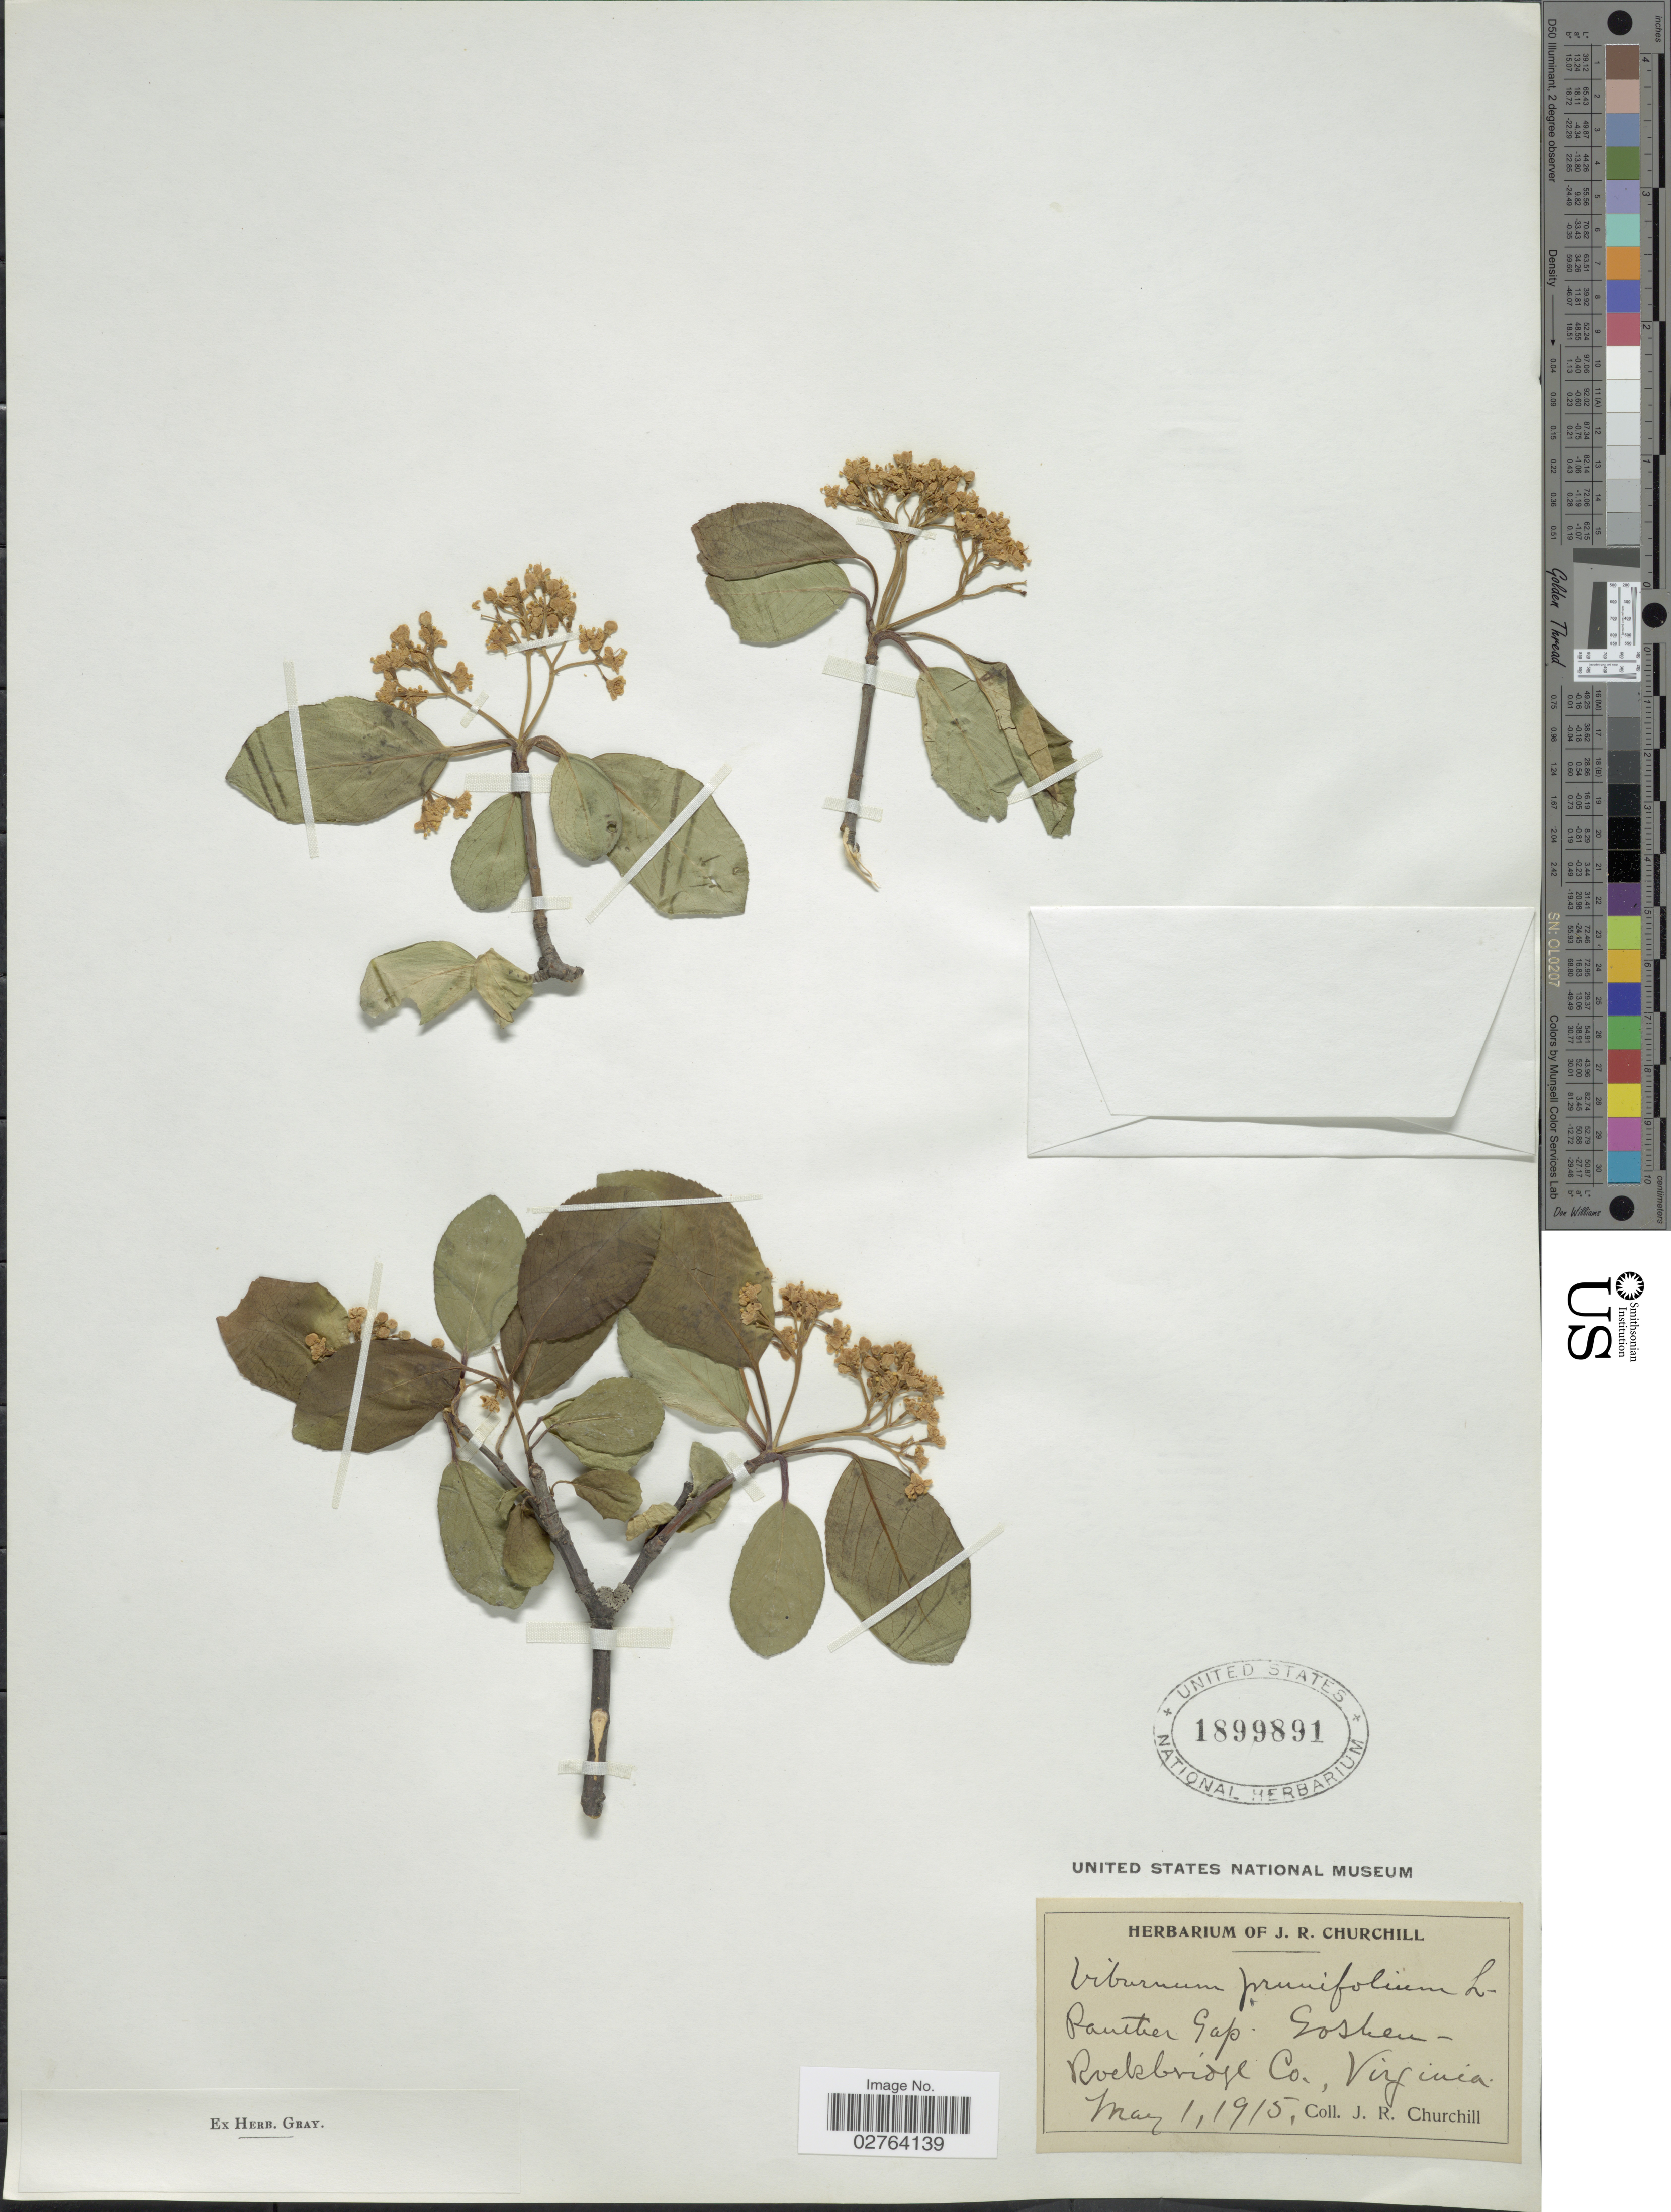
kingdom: Plantae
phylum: Tracheophyta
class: Magnoliopsida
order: Dipsacales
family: Viburnaceae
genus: Viburnum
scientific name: Viburnum prunifolium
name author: L.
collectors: J. Churchill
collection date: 1915-05-01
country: United States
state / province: Virginia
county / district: Rockbridge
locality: Panther Gap. Goshen - Rockbridge Co.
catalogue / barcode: US 1899891